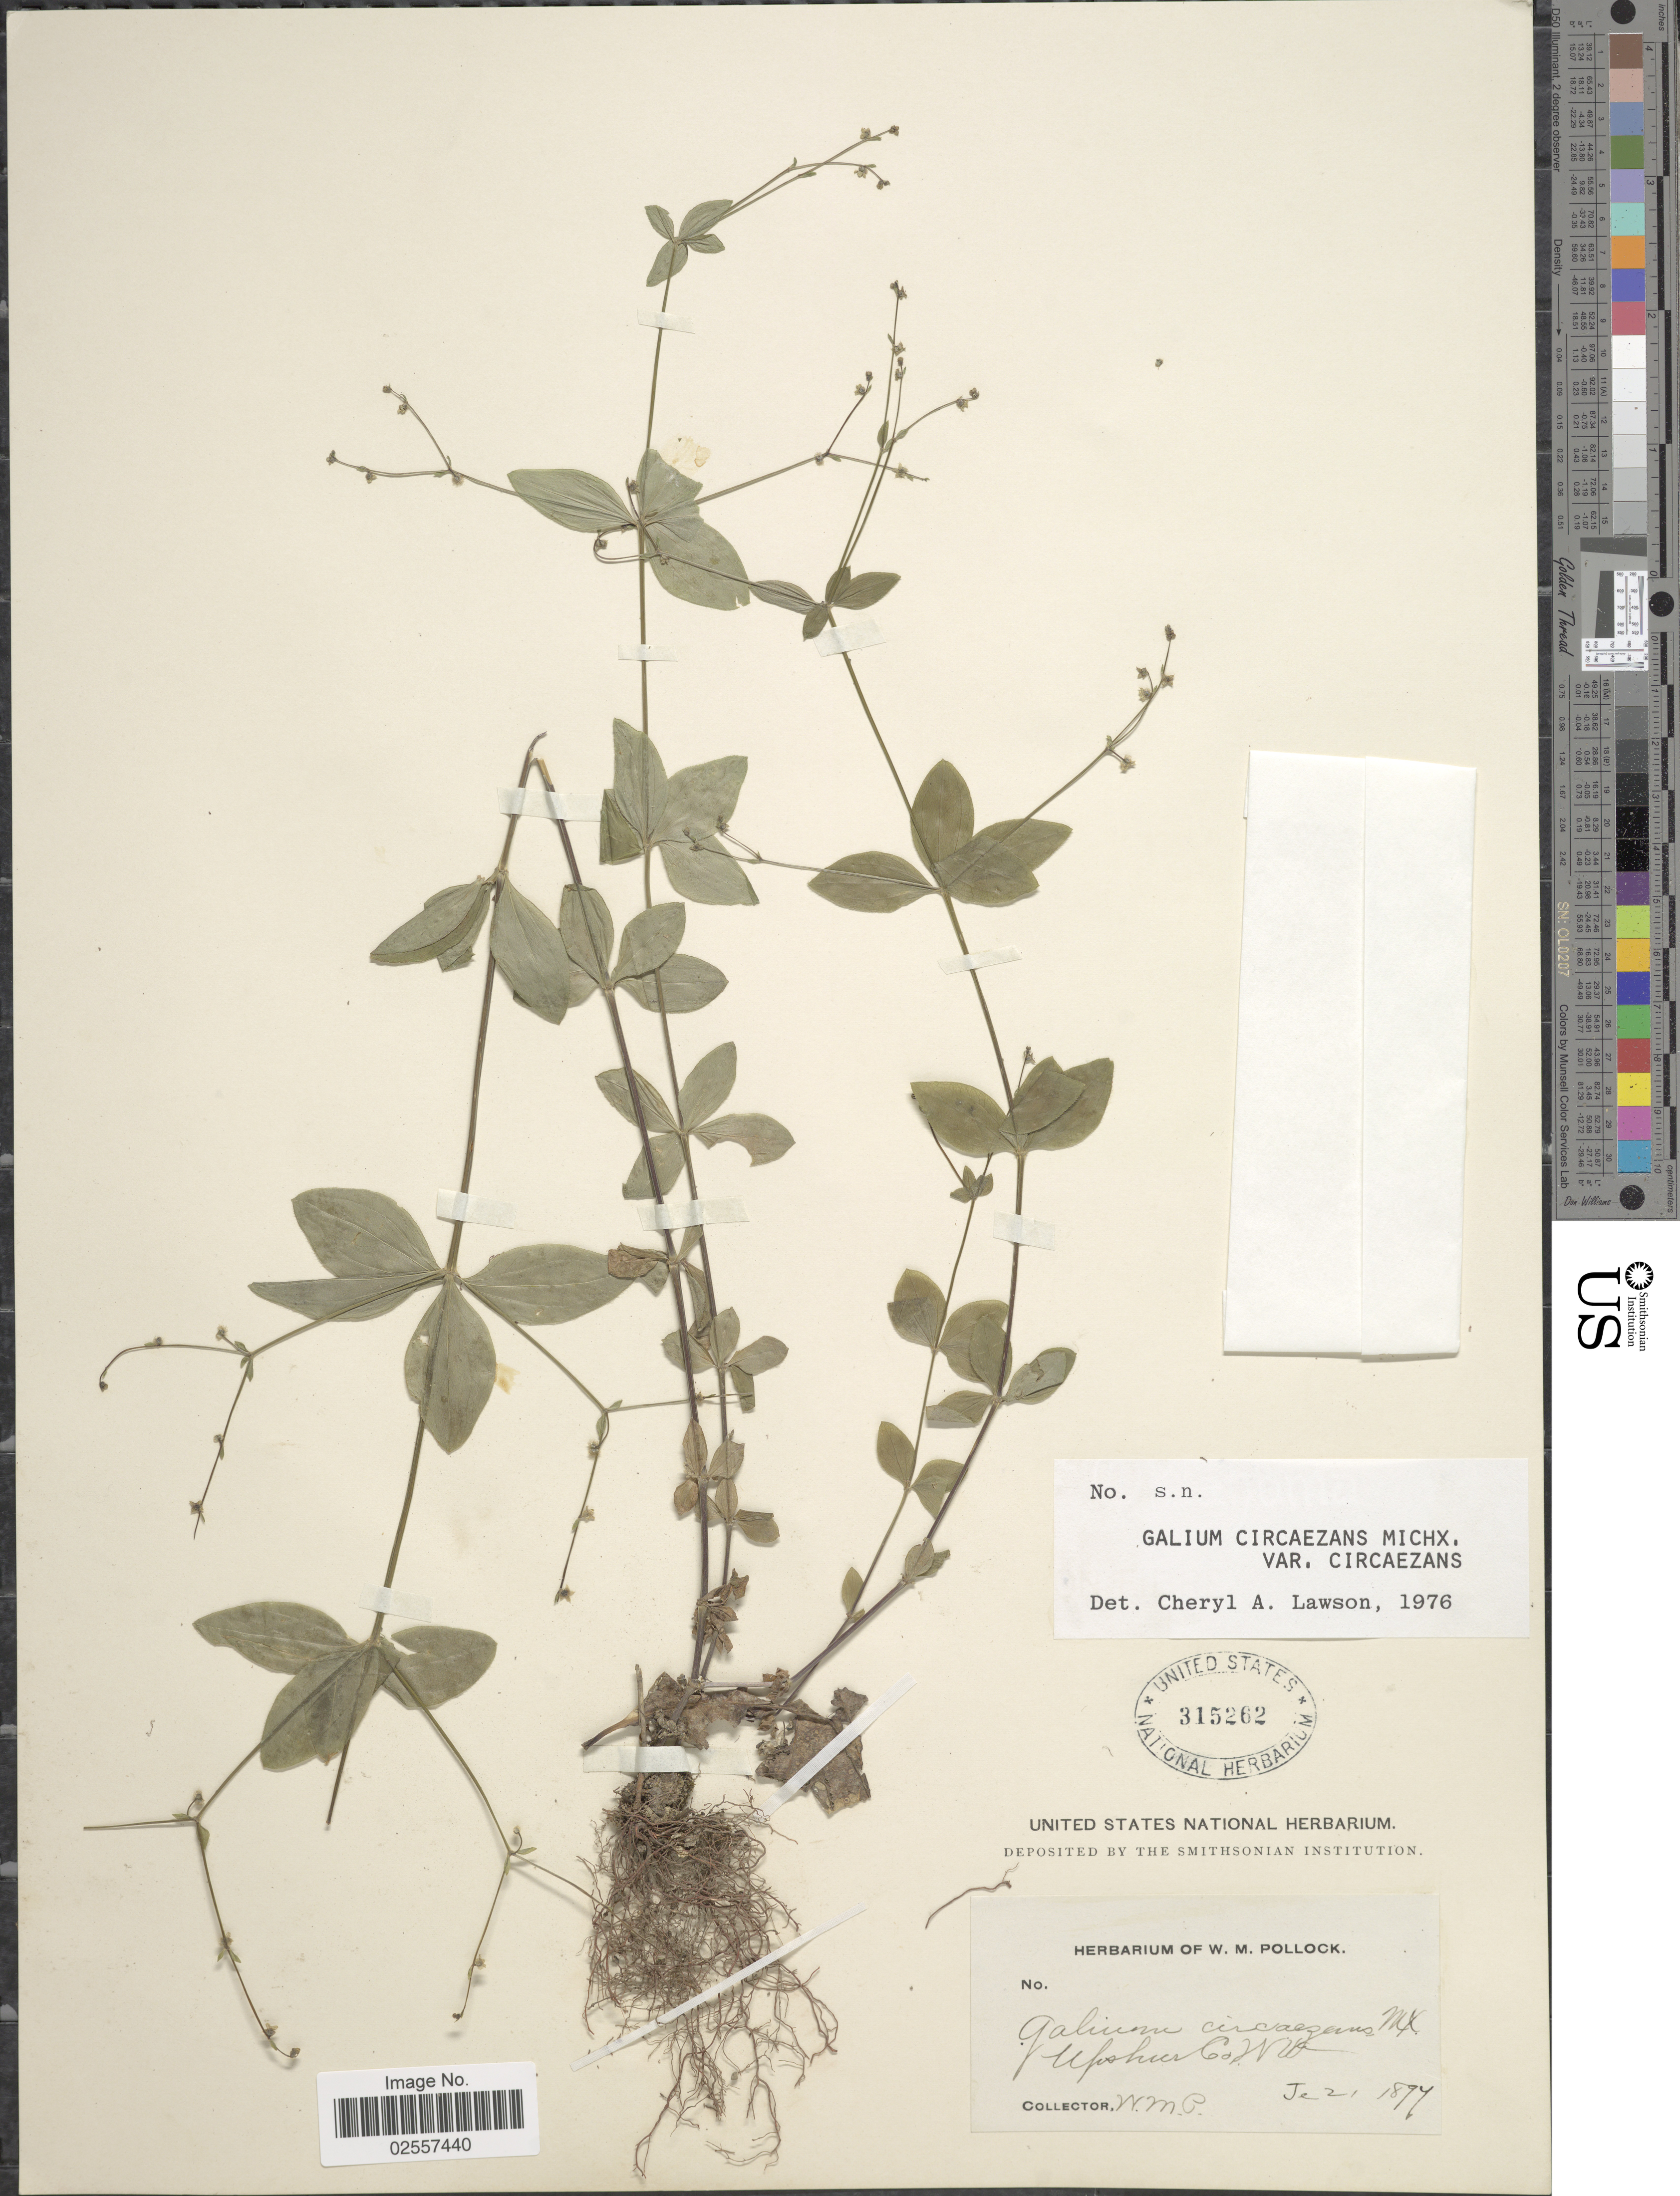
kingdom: Plantae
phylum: Tracheophyta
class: Magnoliopsida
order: Gentianales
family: Rubiaceae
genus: Galium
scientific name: Galium circaezans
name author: Michx.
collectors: W. M. Pollock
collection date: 1894-06-21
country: United States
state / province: West Virginia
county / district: Upshur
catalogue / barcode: US 315262